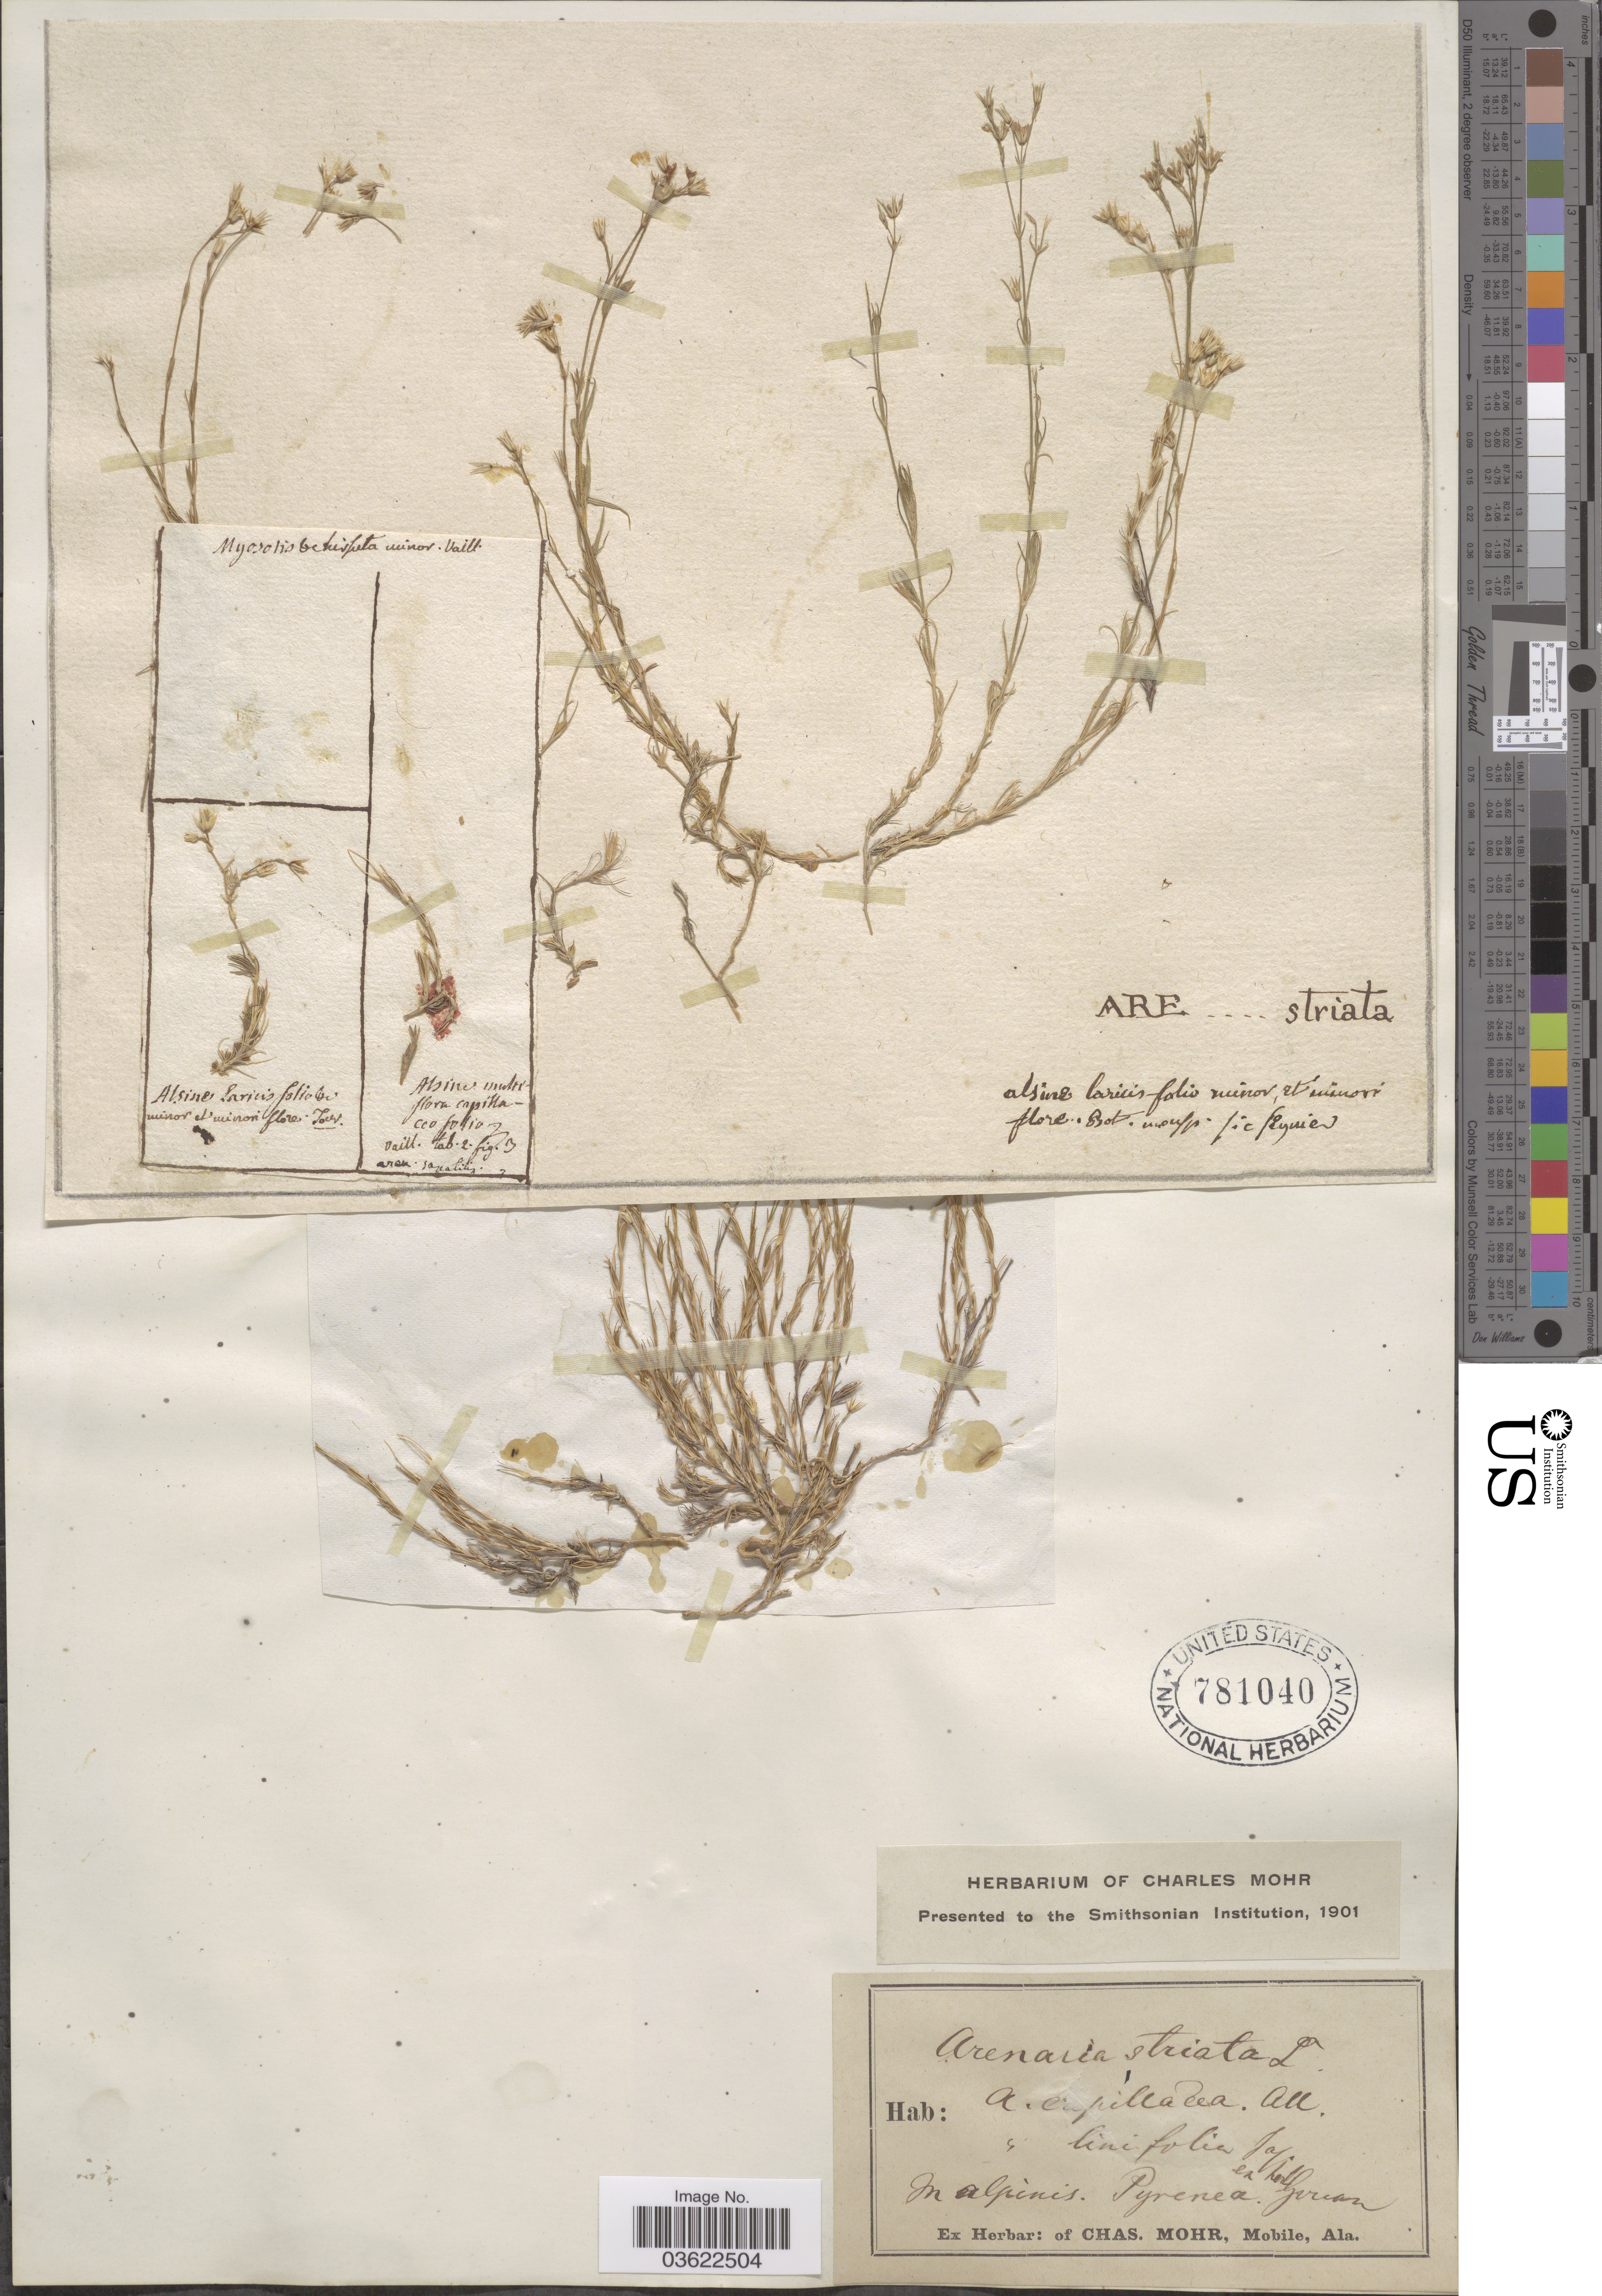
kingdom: Plantae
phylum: Tracheophyta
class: Magnoliopsida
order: Caryophyllales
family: Caryophyllaceae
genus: Arenaria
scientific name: Arenaria striata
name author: L.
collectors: ex herb. Charles Mohr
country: Germany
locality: In alpinis. Pyrenea German.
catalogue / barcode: US 781040